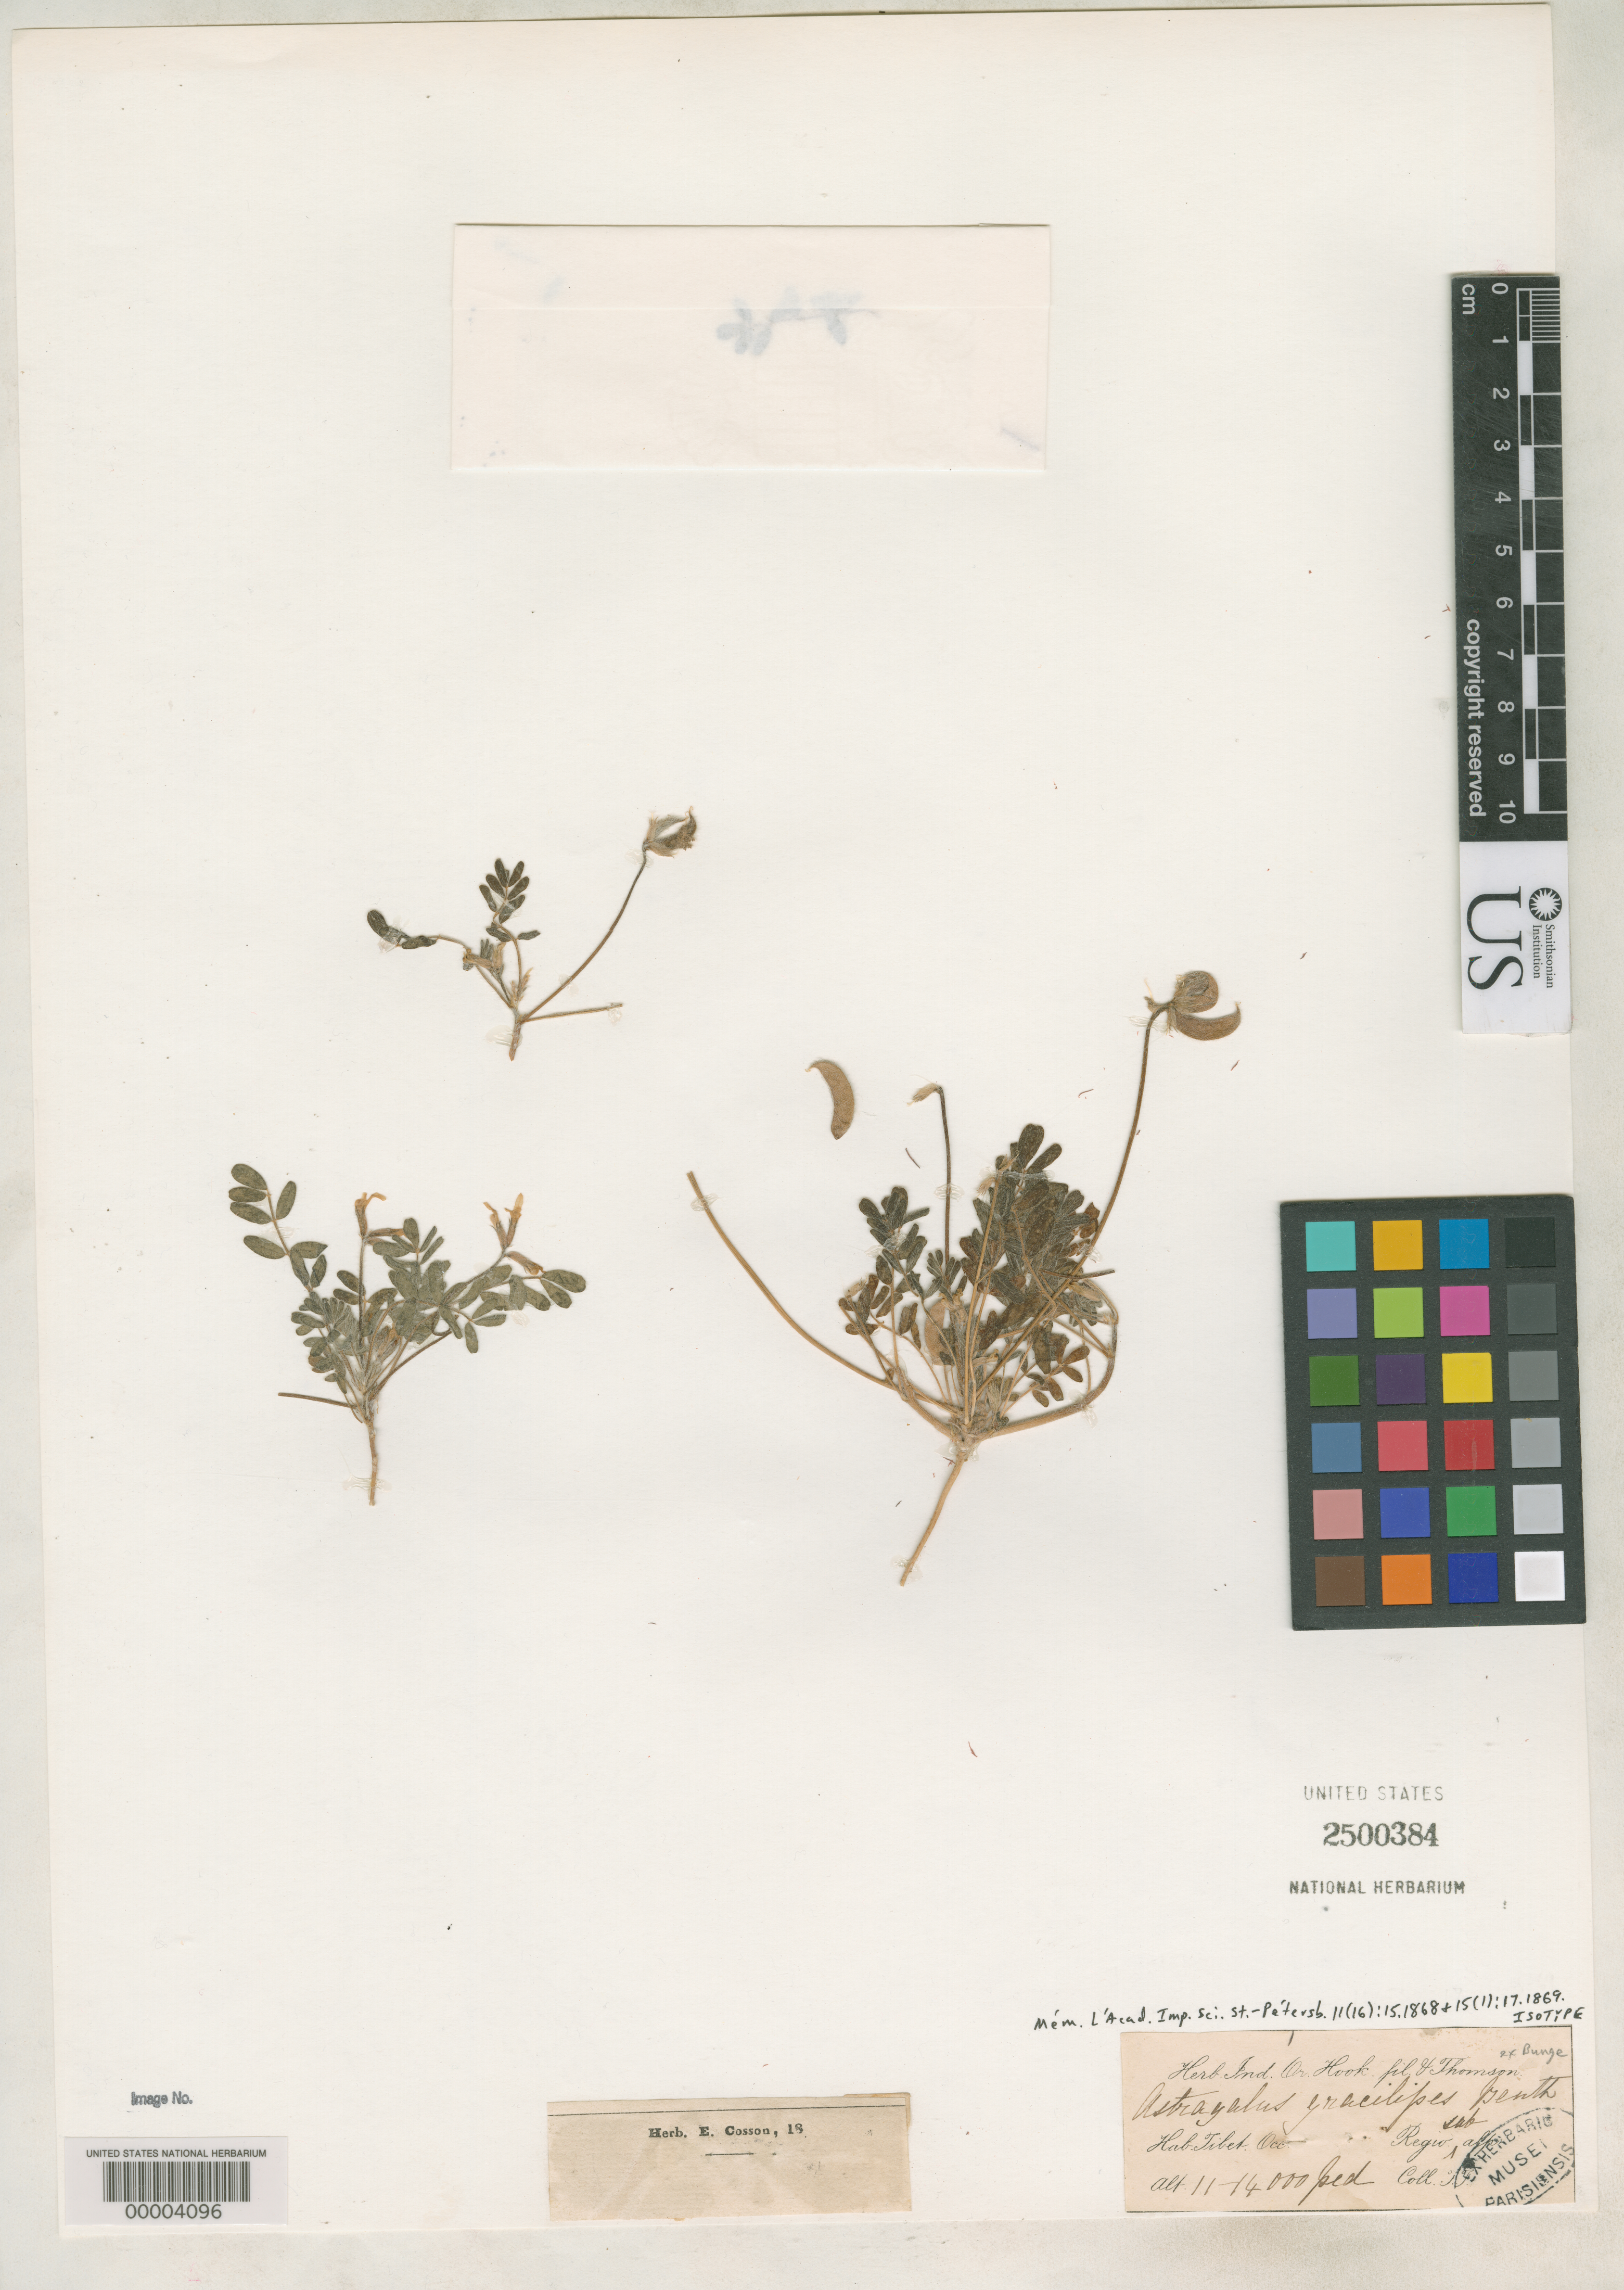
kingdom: Plantae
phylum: Tracheophyta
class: Magnoliopsida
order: Fabales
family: Fabaceae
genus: Astragalus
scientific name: Astragalus gracilipes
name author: Benth. ex Bunge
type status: Isotype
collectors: T. Thomson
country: China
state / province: Xizang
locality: (country as "Tibet"); alt. 11000-14000 ft.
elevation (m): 3353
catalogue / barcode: US 2500384